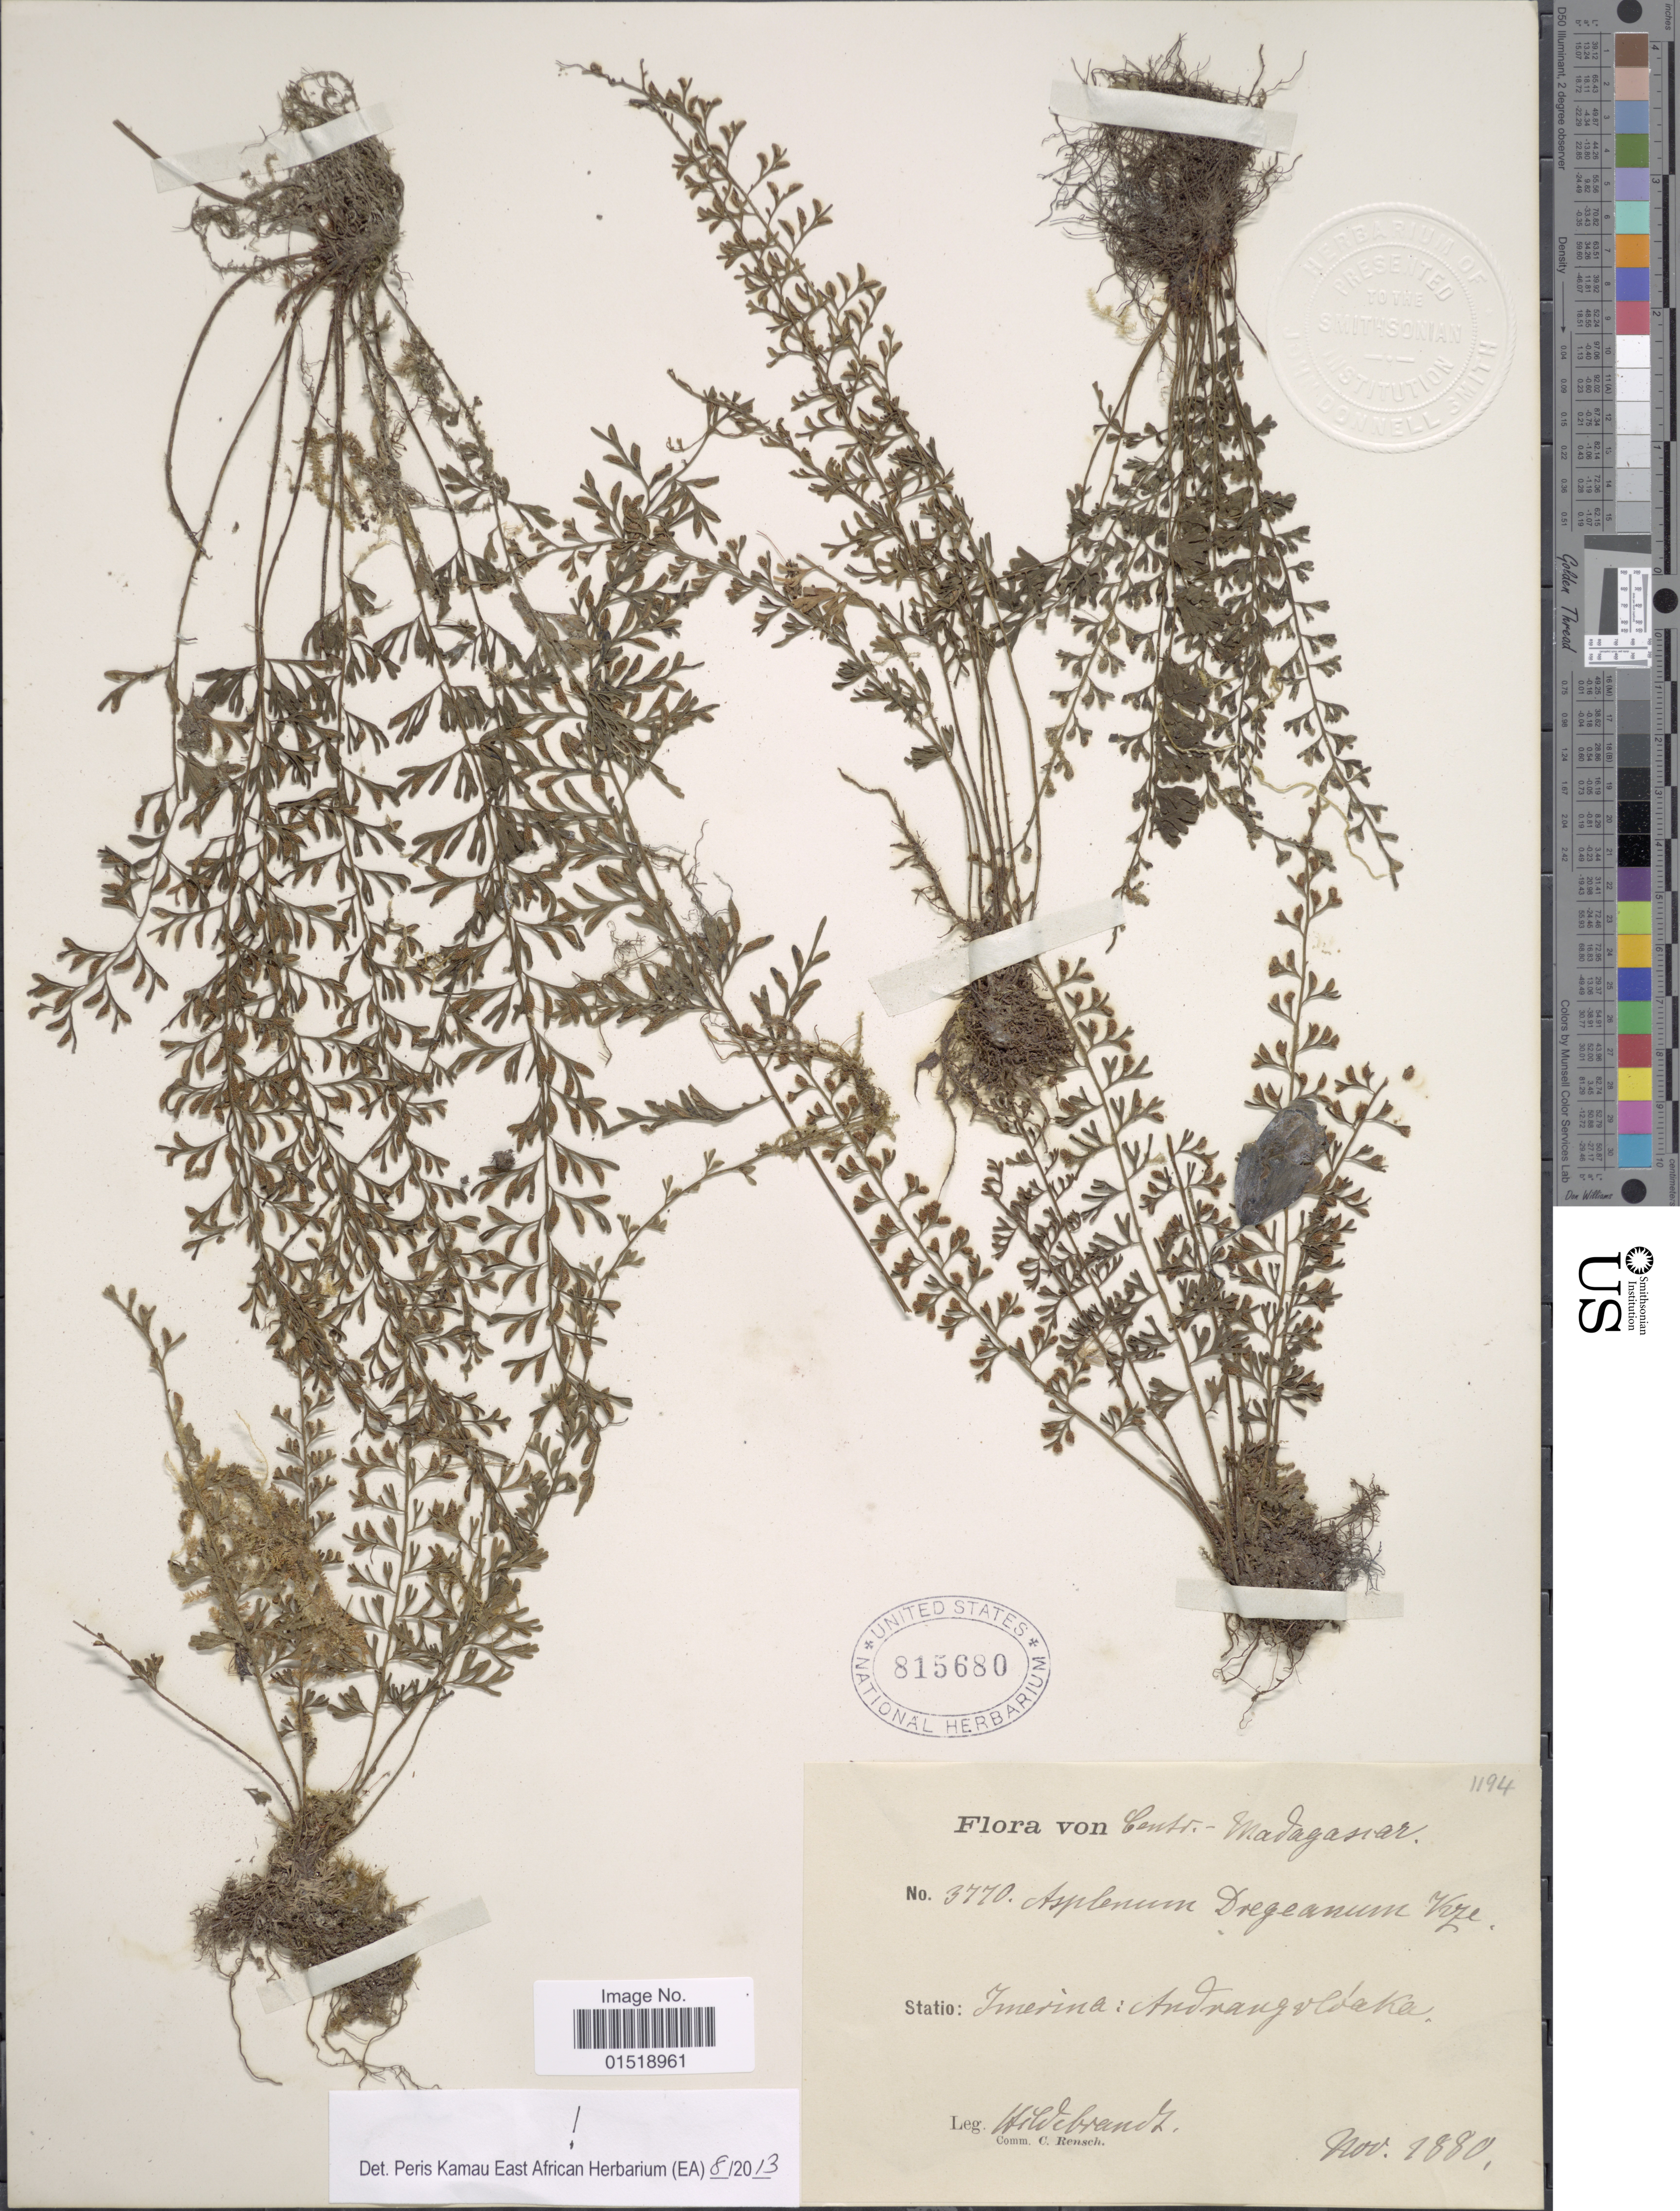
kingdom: Plantae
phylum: Tracheophyta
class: Polypodiopsida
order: Polypodiales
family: Aspleniaceae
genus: Asplenium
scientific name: Asplenium dregeanum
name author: Kunze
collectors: J. Hildebrandt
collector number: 3770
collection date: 1880-11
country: Madagascar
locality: Statio: Imerina: Andrangolaoka.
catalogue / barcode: US 815680